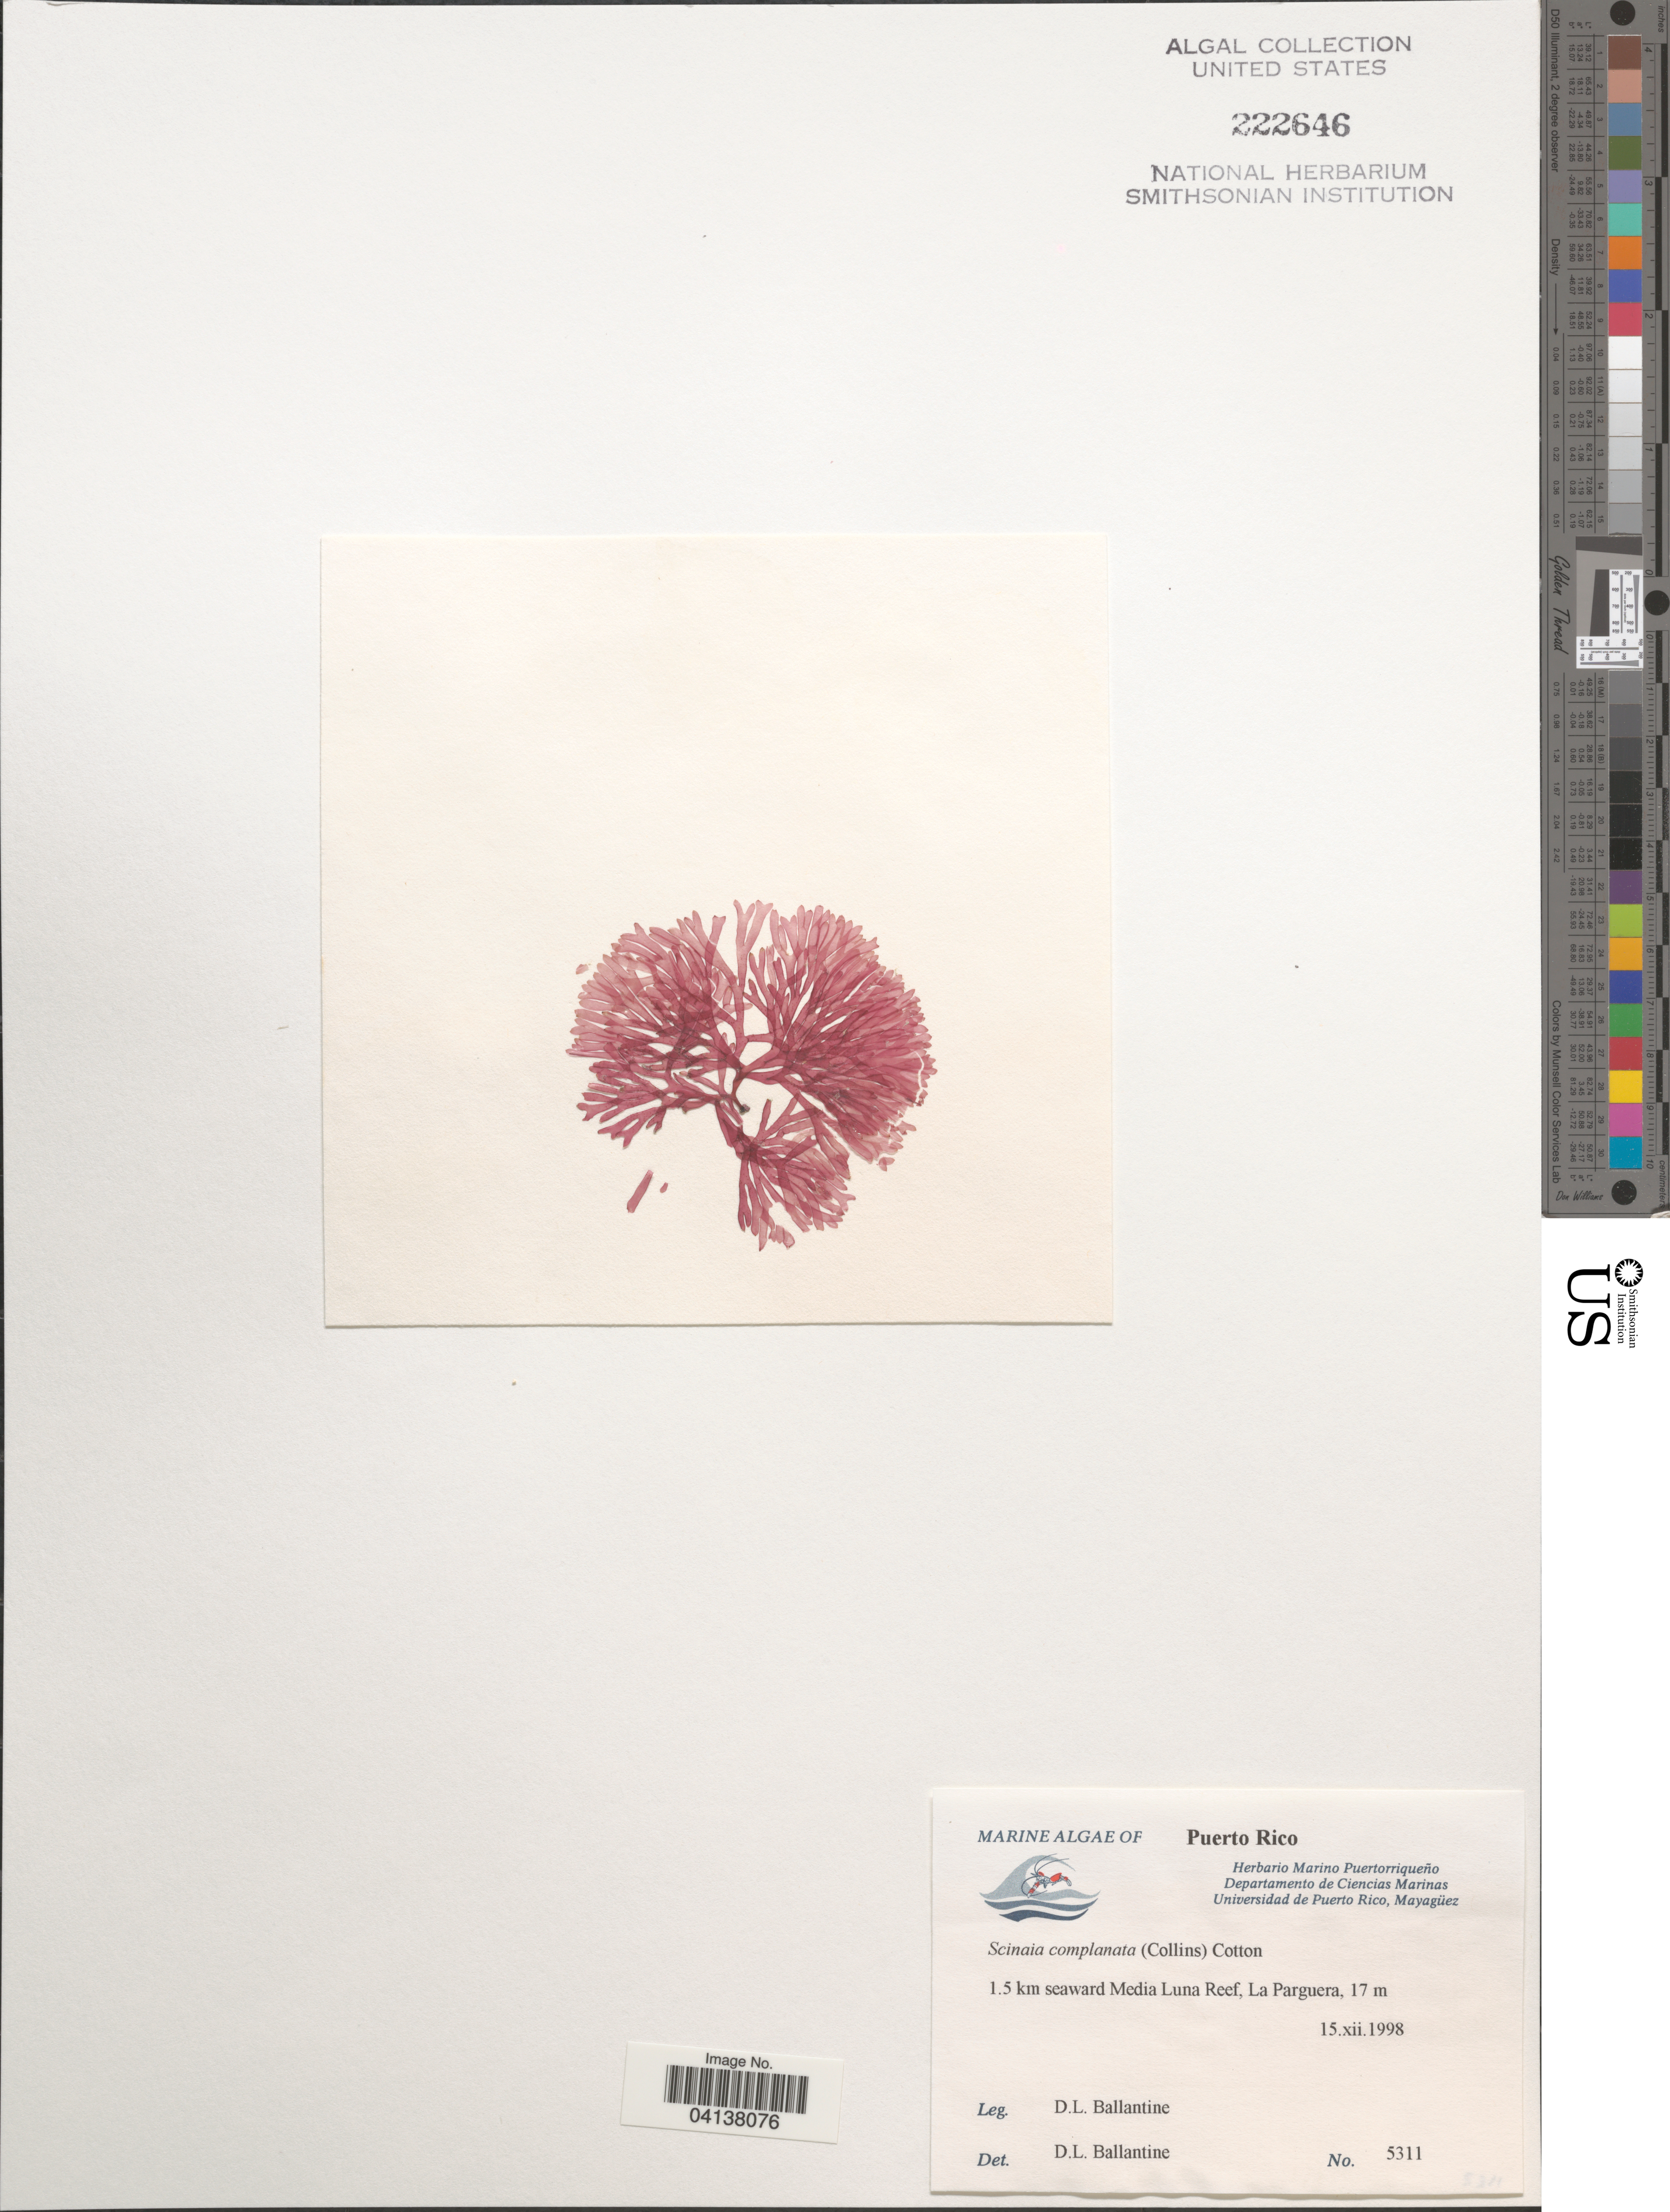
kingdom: Plantae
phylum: Rhodophyta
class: Florideophyceae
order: Nemaliales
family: Scinaiaceae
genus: Scinaia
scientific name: Scinaia complanata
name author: (Collins in Collins et al.) Cotton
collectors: D.L. Ballantine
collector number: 5311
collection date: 1998-12-15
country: Puerto Rico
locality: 1.5 km seaward Media Luna Reef, La Parguera.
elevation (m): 17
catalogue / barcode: US 222646